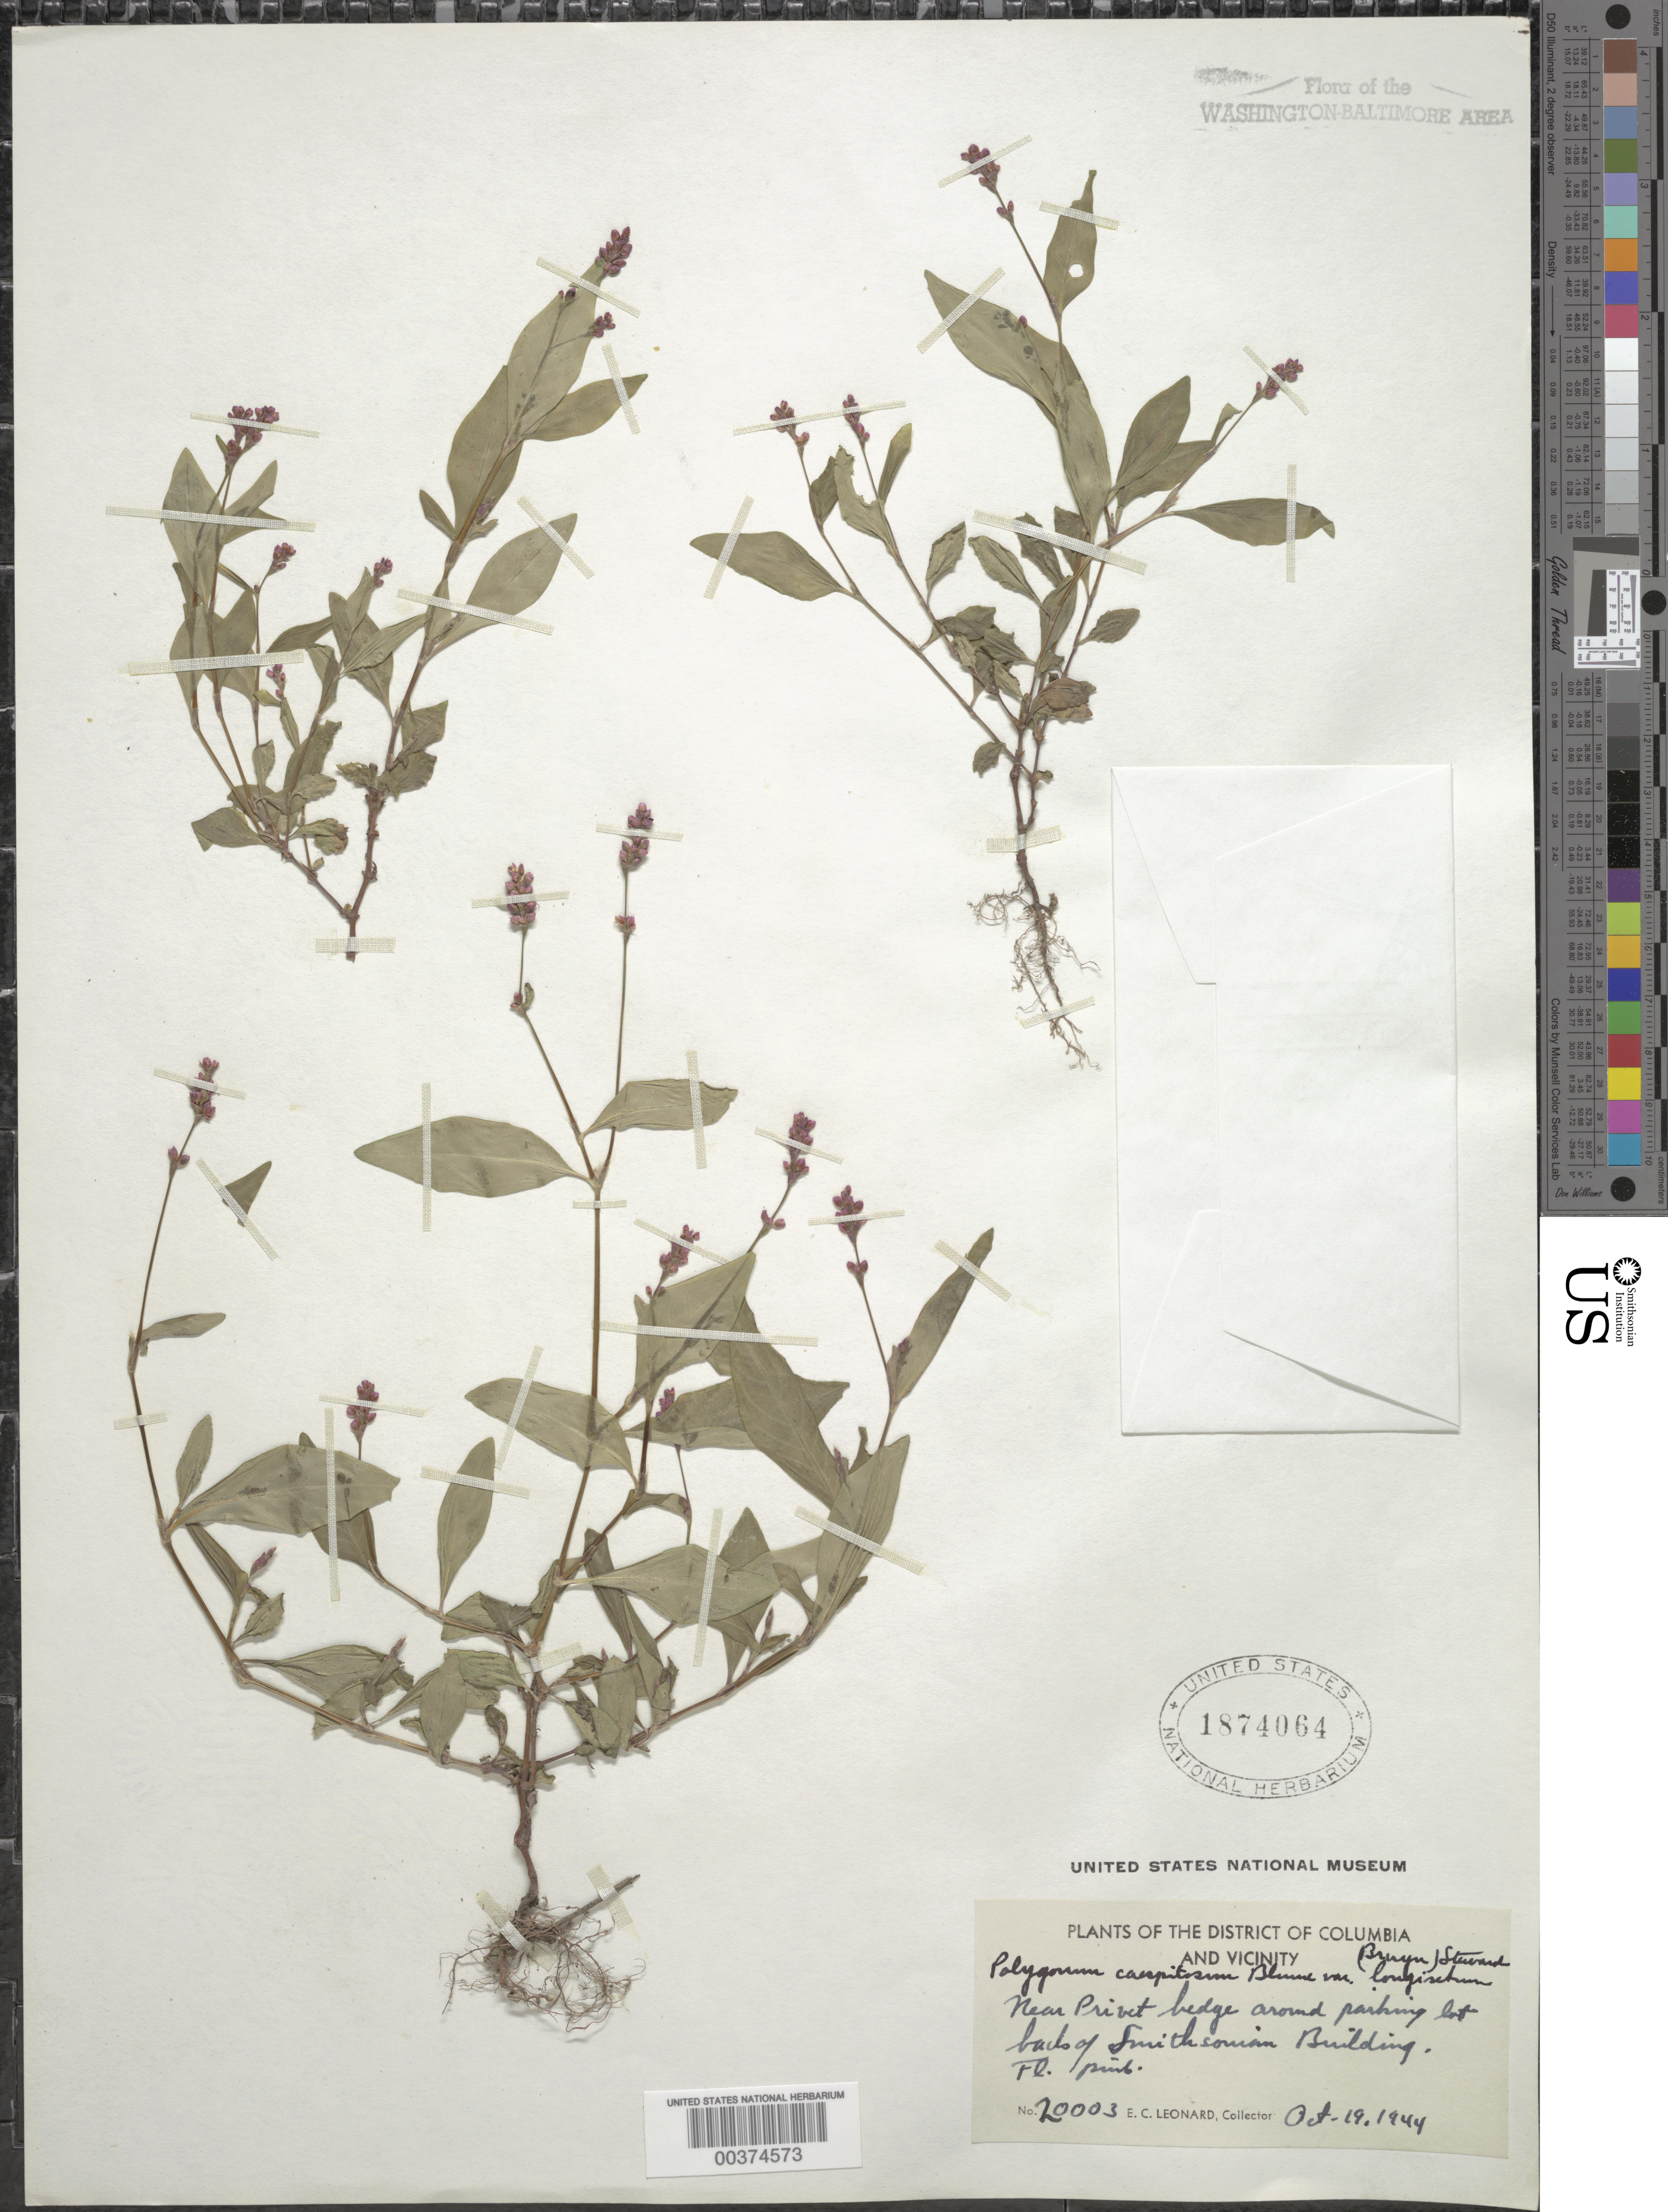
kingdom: Plantae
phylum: Tracheophyta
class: Magnoliopsida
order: Caryophyllales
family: Polygonaceae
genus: Persicaria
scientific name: Persicaria longiseta (Bruijn) Kitag.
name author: (Bruijn &) Kitag.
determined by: Atha, D. E.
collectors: E. C. Leonard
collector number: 20003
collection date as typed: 19 Oct 1944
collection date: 1944-10-19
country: United States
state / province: District of Columbia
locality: Smithsonian Building grounds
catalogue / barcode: US 1874064